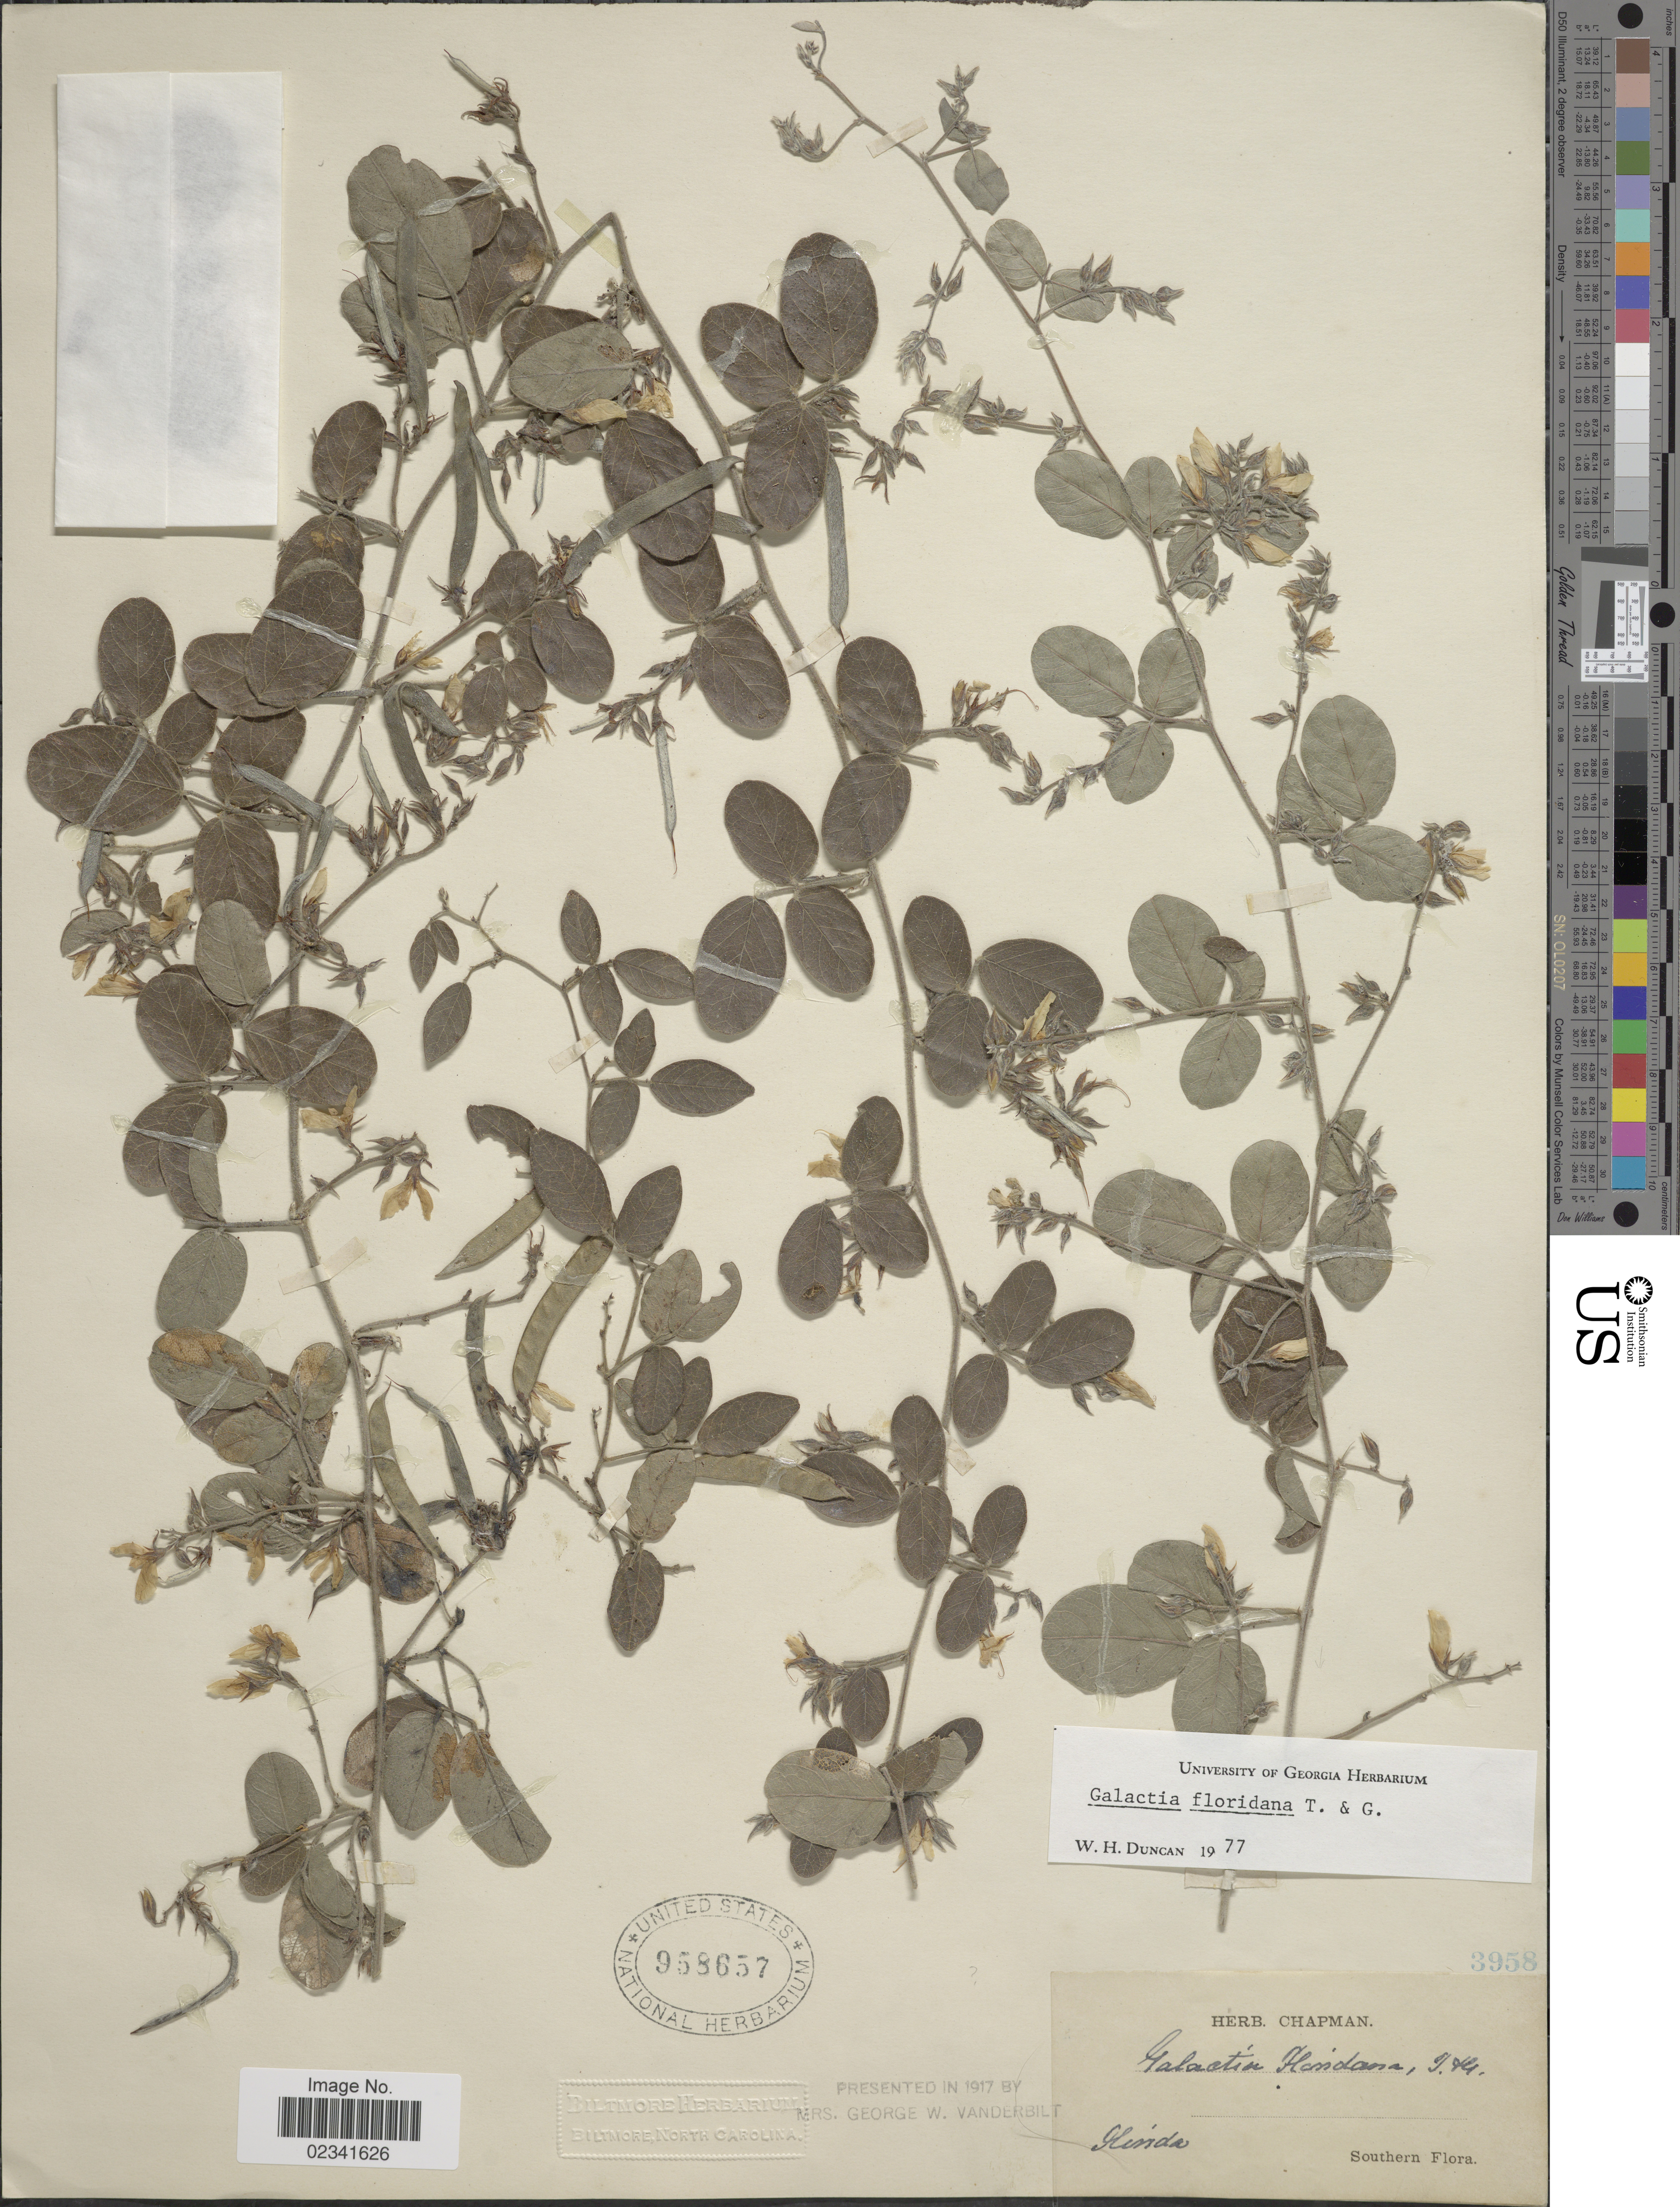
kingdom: Plantae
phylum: Tracheophyta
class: Magnoliopsida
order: Fabales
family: Fabaceae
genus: Galactia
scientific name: Galactia floridana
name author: J.R. Johnst.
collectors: ex herb. Chapman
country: United States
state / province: Florida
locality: Southern Flora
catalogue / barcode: US 958657